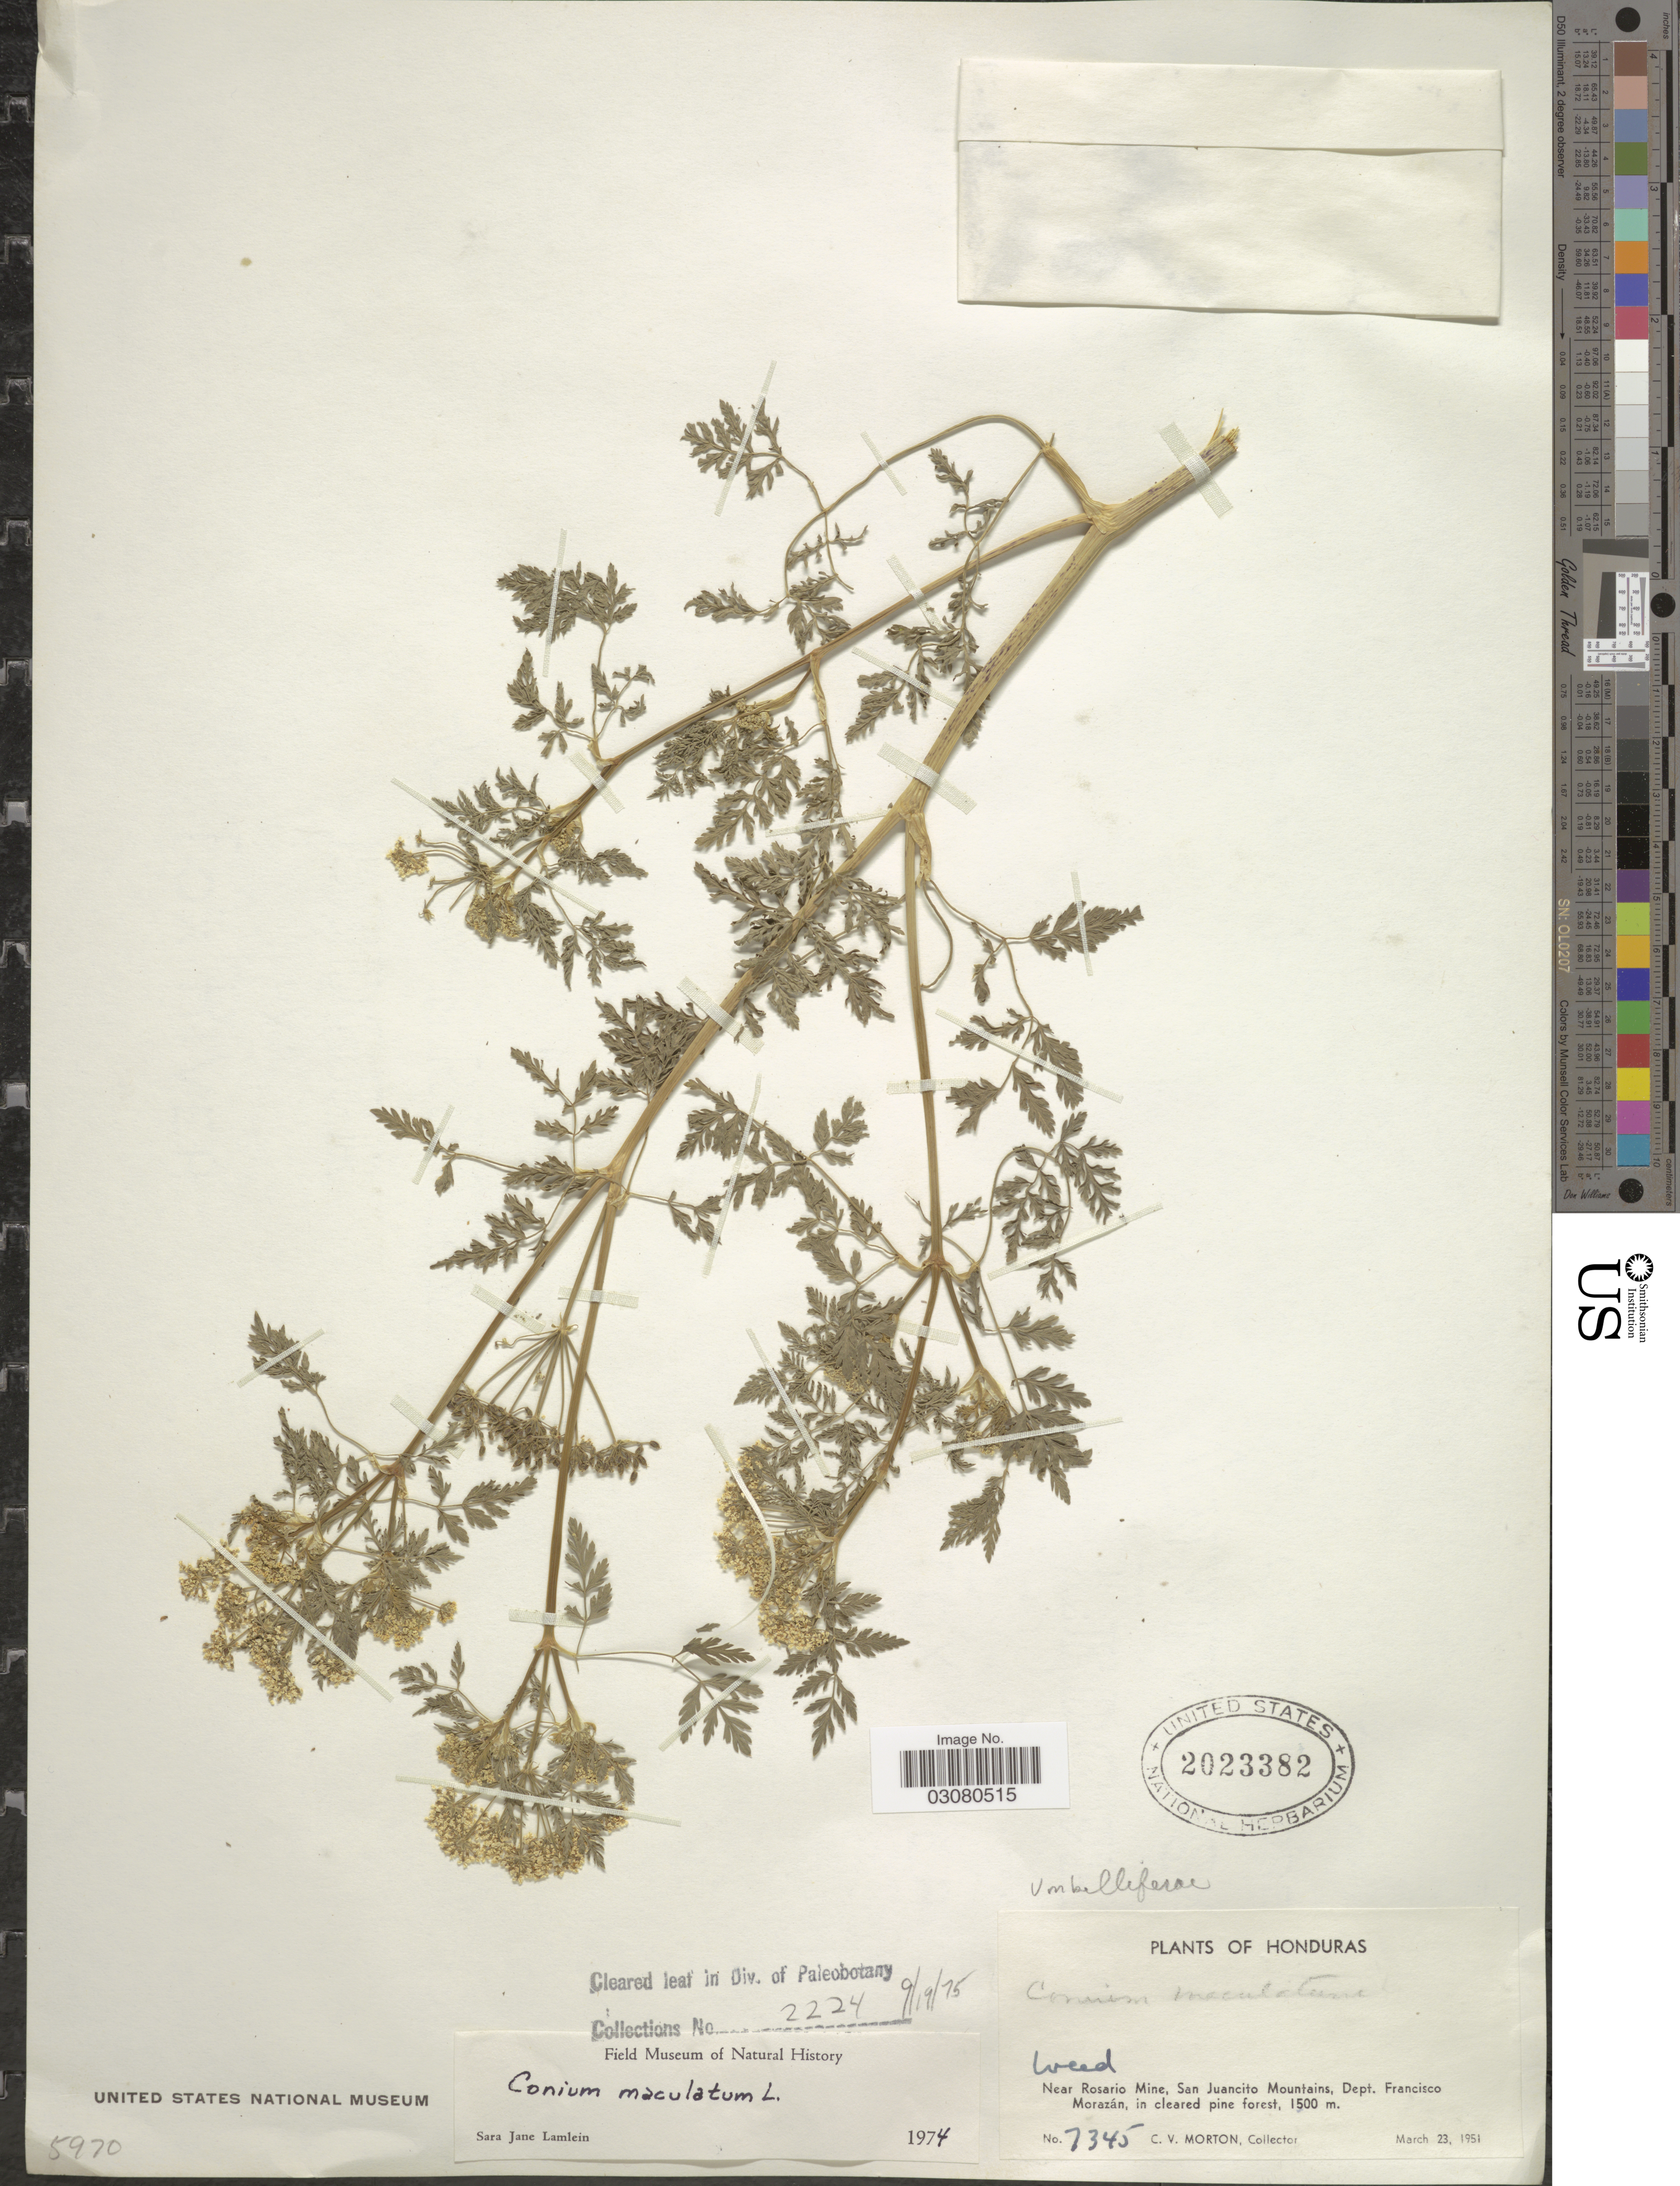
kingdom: Plantae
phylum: Tracheophyta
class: Magnoliopsida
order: Apiales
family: Apiaceae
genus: Conium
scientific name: Conium maculatum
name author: L.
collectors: C. V. Morton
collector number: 7345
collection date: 1951-03-23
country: Honduras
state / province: Fco. Morazán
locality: Near Rosario Mine, San Juancito Mountains, Dept. Francisco Morazán.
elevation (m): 1500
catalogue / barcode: US 2023382